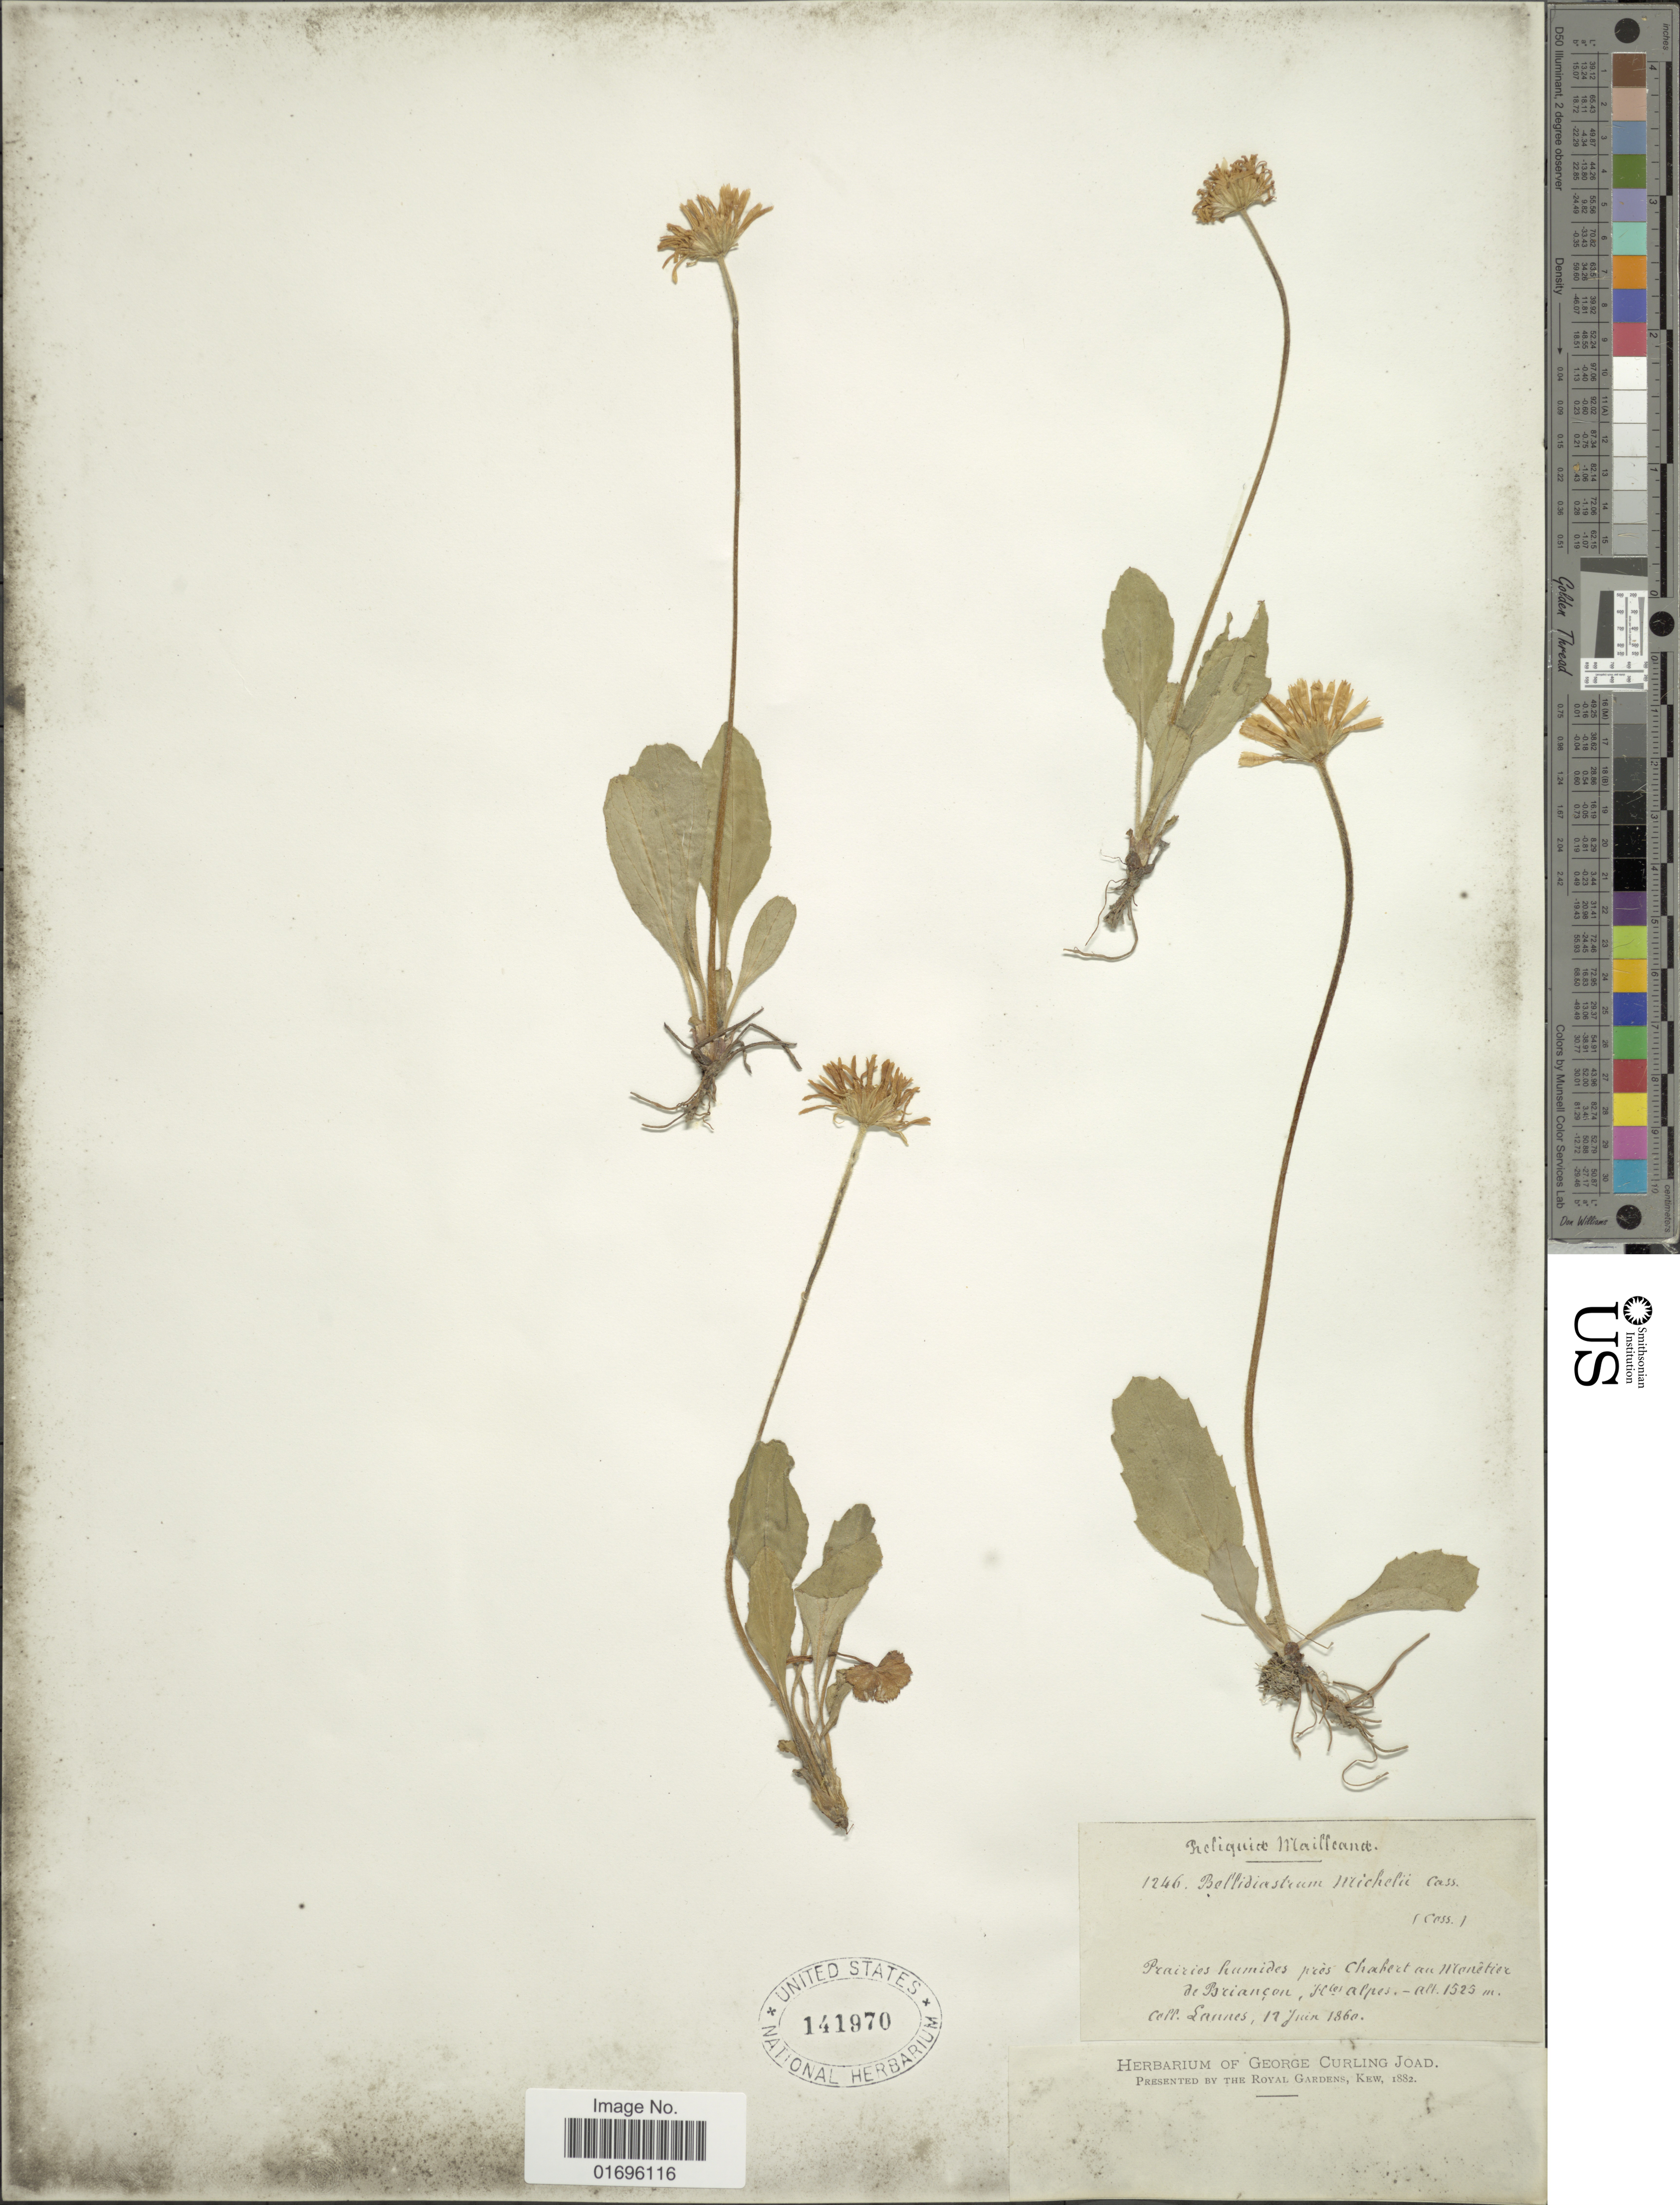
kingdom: Plantae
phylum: Tracheophyta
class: Magnoliopsida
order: Asterales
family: Asteraceae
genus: Aster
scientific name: Aster bellidiastrum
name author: (L.) Scop.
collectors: Lannes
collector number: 1246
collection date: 1860-06-12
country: France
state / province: Provence-Alpes-Côte d'Azur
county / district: Hautes-Alpes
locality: Prairies humides près Chabert an Mlonetier de Briancon, Htes. Alpes. [interpreted]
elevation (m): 1525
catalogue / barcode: US 141970